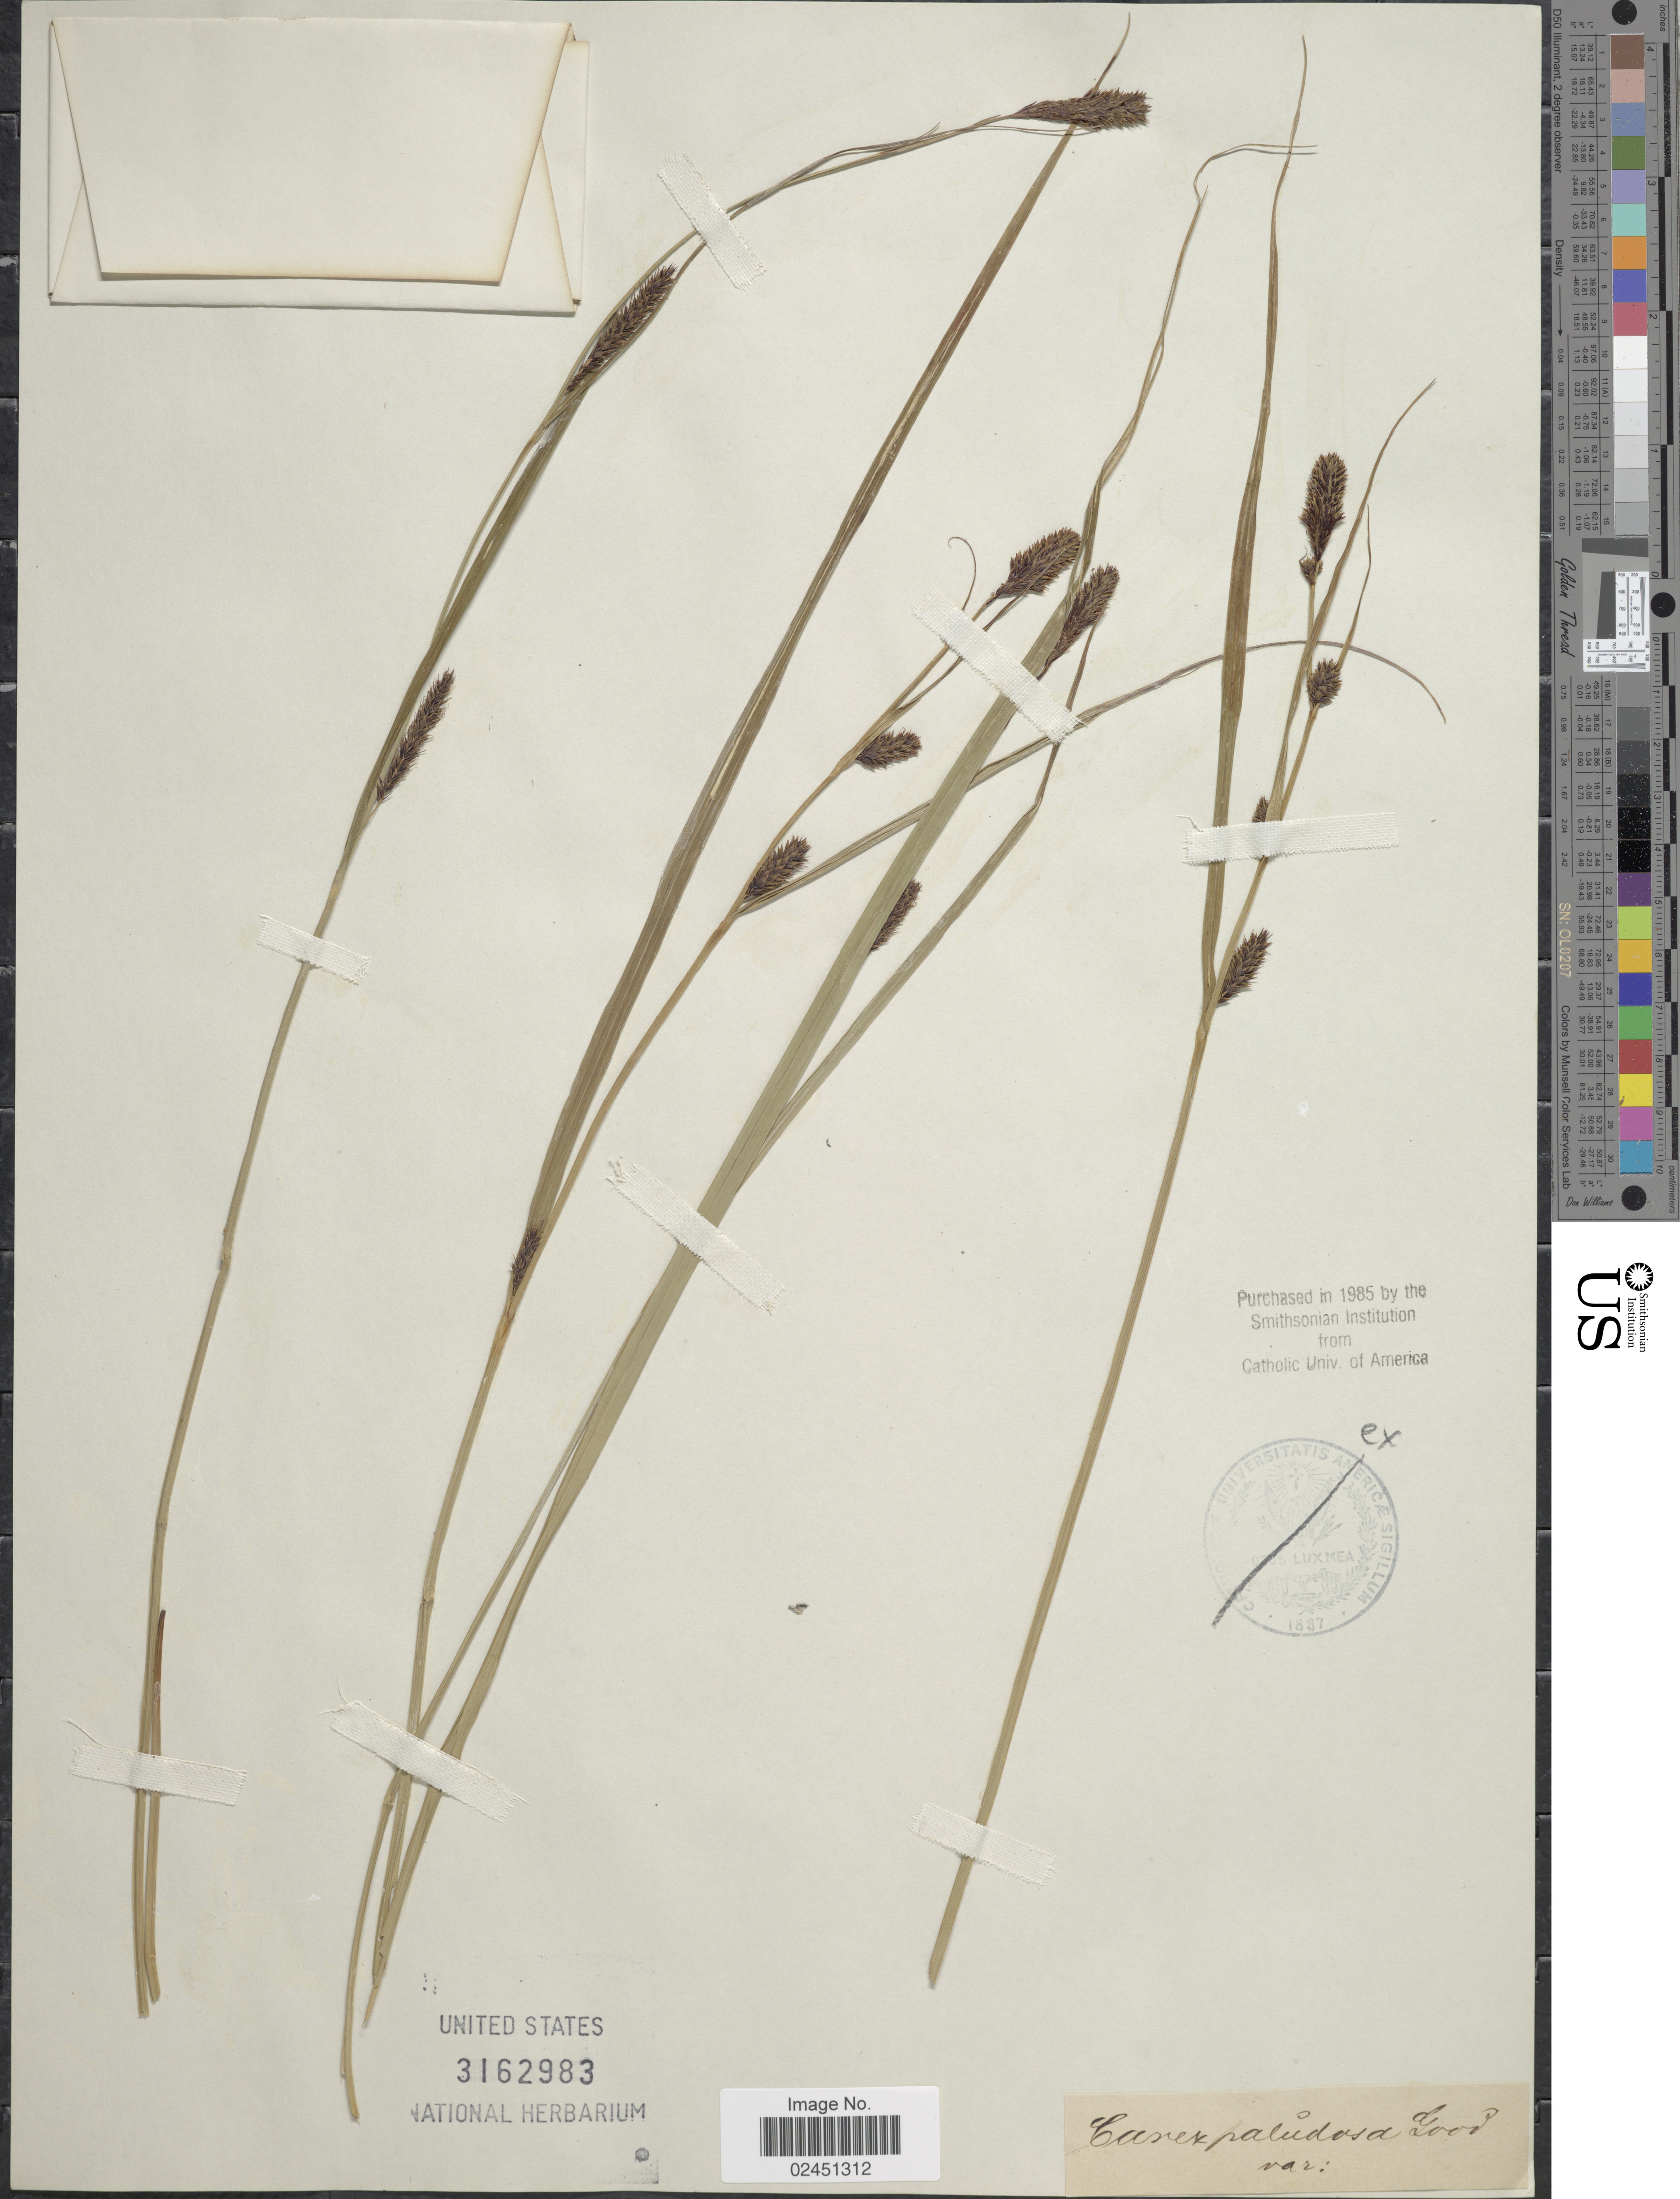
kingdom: Plantae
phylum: Tracheophyta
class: Liliopsida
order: Poales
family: Cyperaceae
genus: Carex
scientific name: Carex acutiformis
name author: Ehrh.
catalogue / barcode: US 3162983